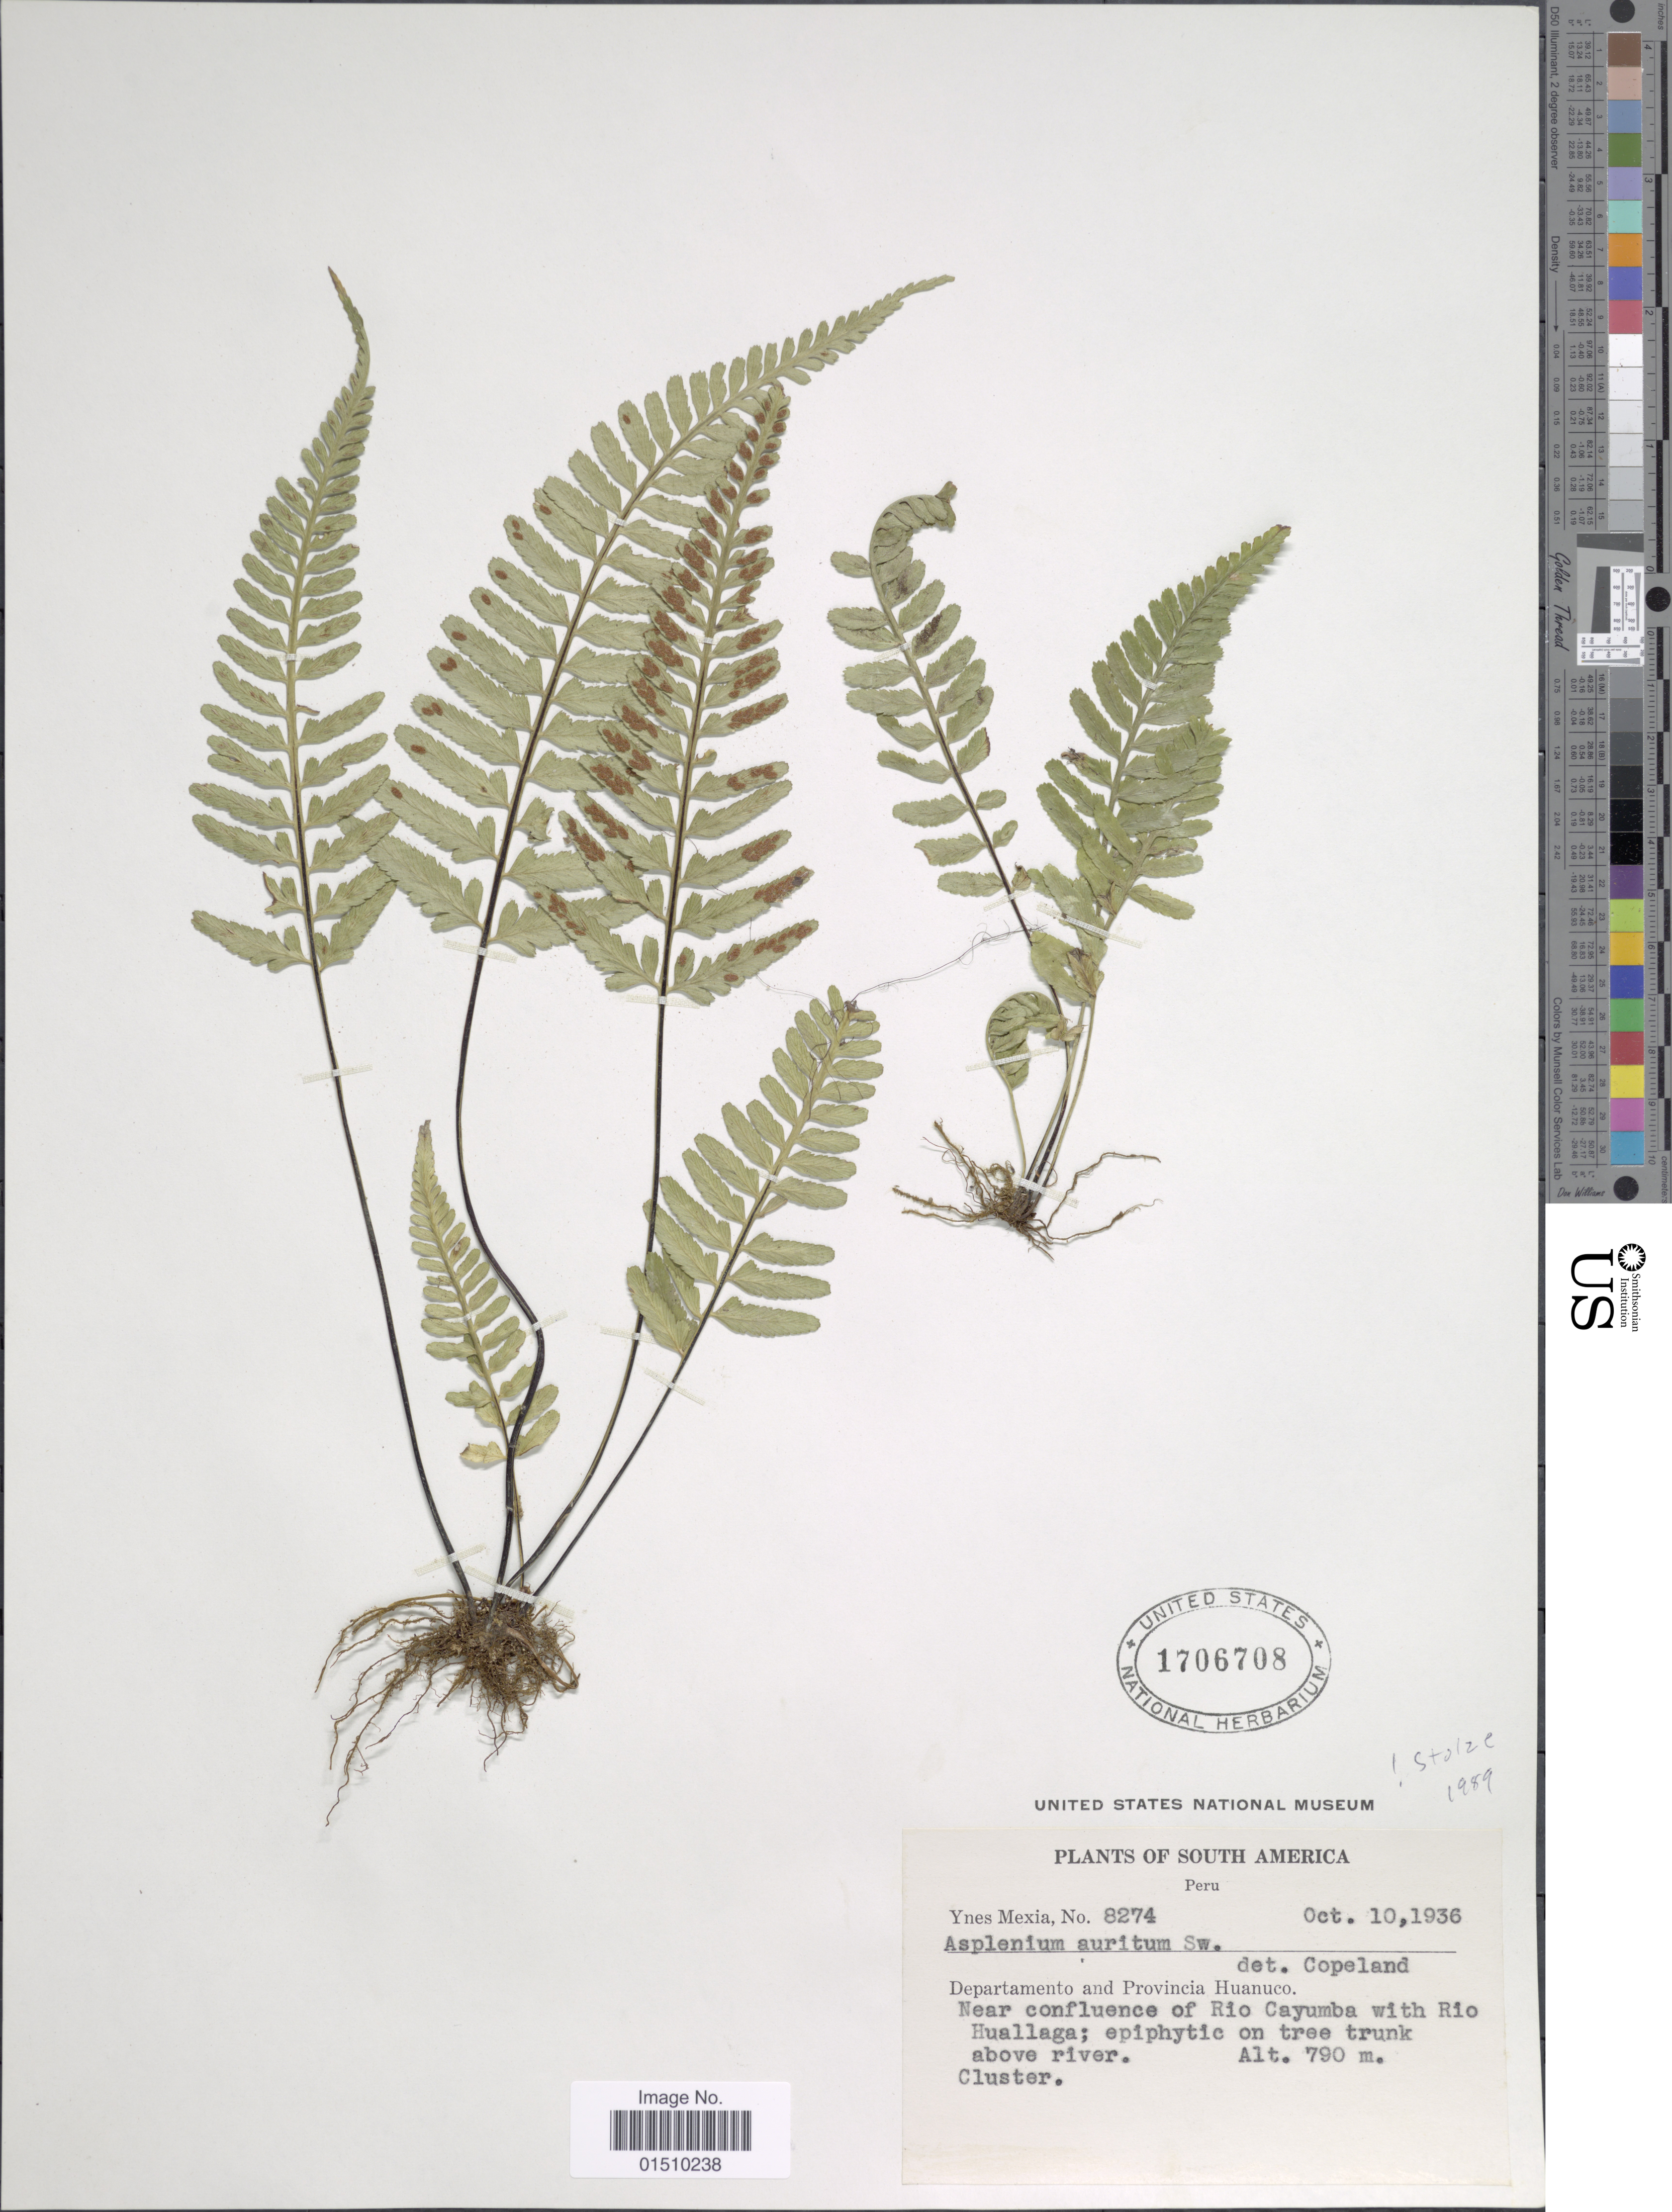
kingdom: Plantae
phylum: Tracheophyta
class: Polypodiopsida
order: Polypodiales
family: Aspleniaceae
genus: Asplenium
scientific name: Asplenium auritum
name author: Sw.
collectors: Y. Mexia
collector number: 8274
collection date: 1936-10-10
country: Peru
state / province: Huánuco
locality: South America, Peru, Departamento and Provincia Huanuco, near confluence of Rio Cayumba with Rio Huallaga.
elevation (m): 790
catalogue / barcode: US 1706708